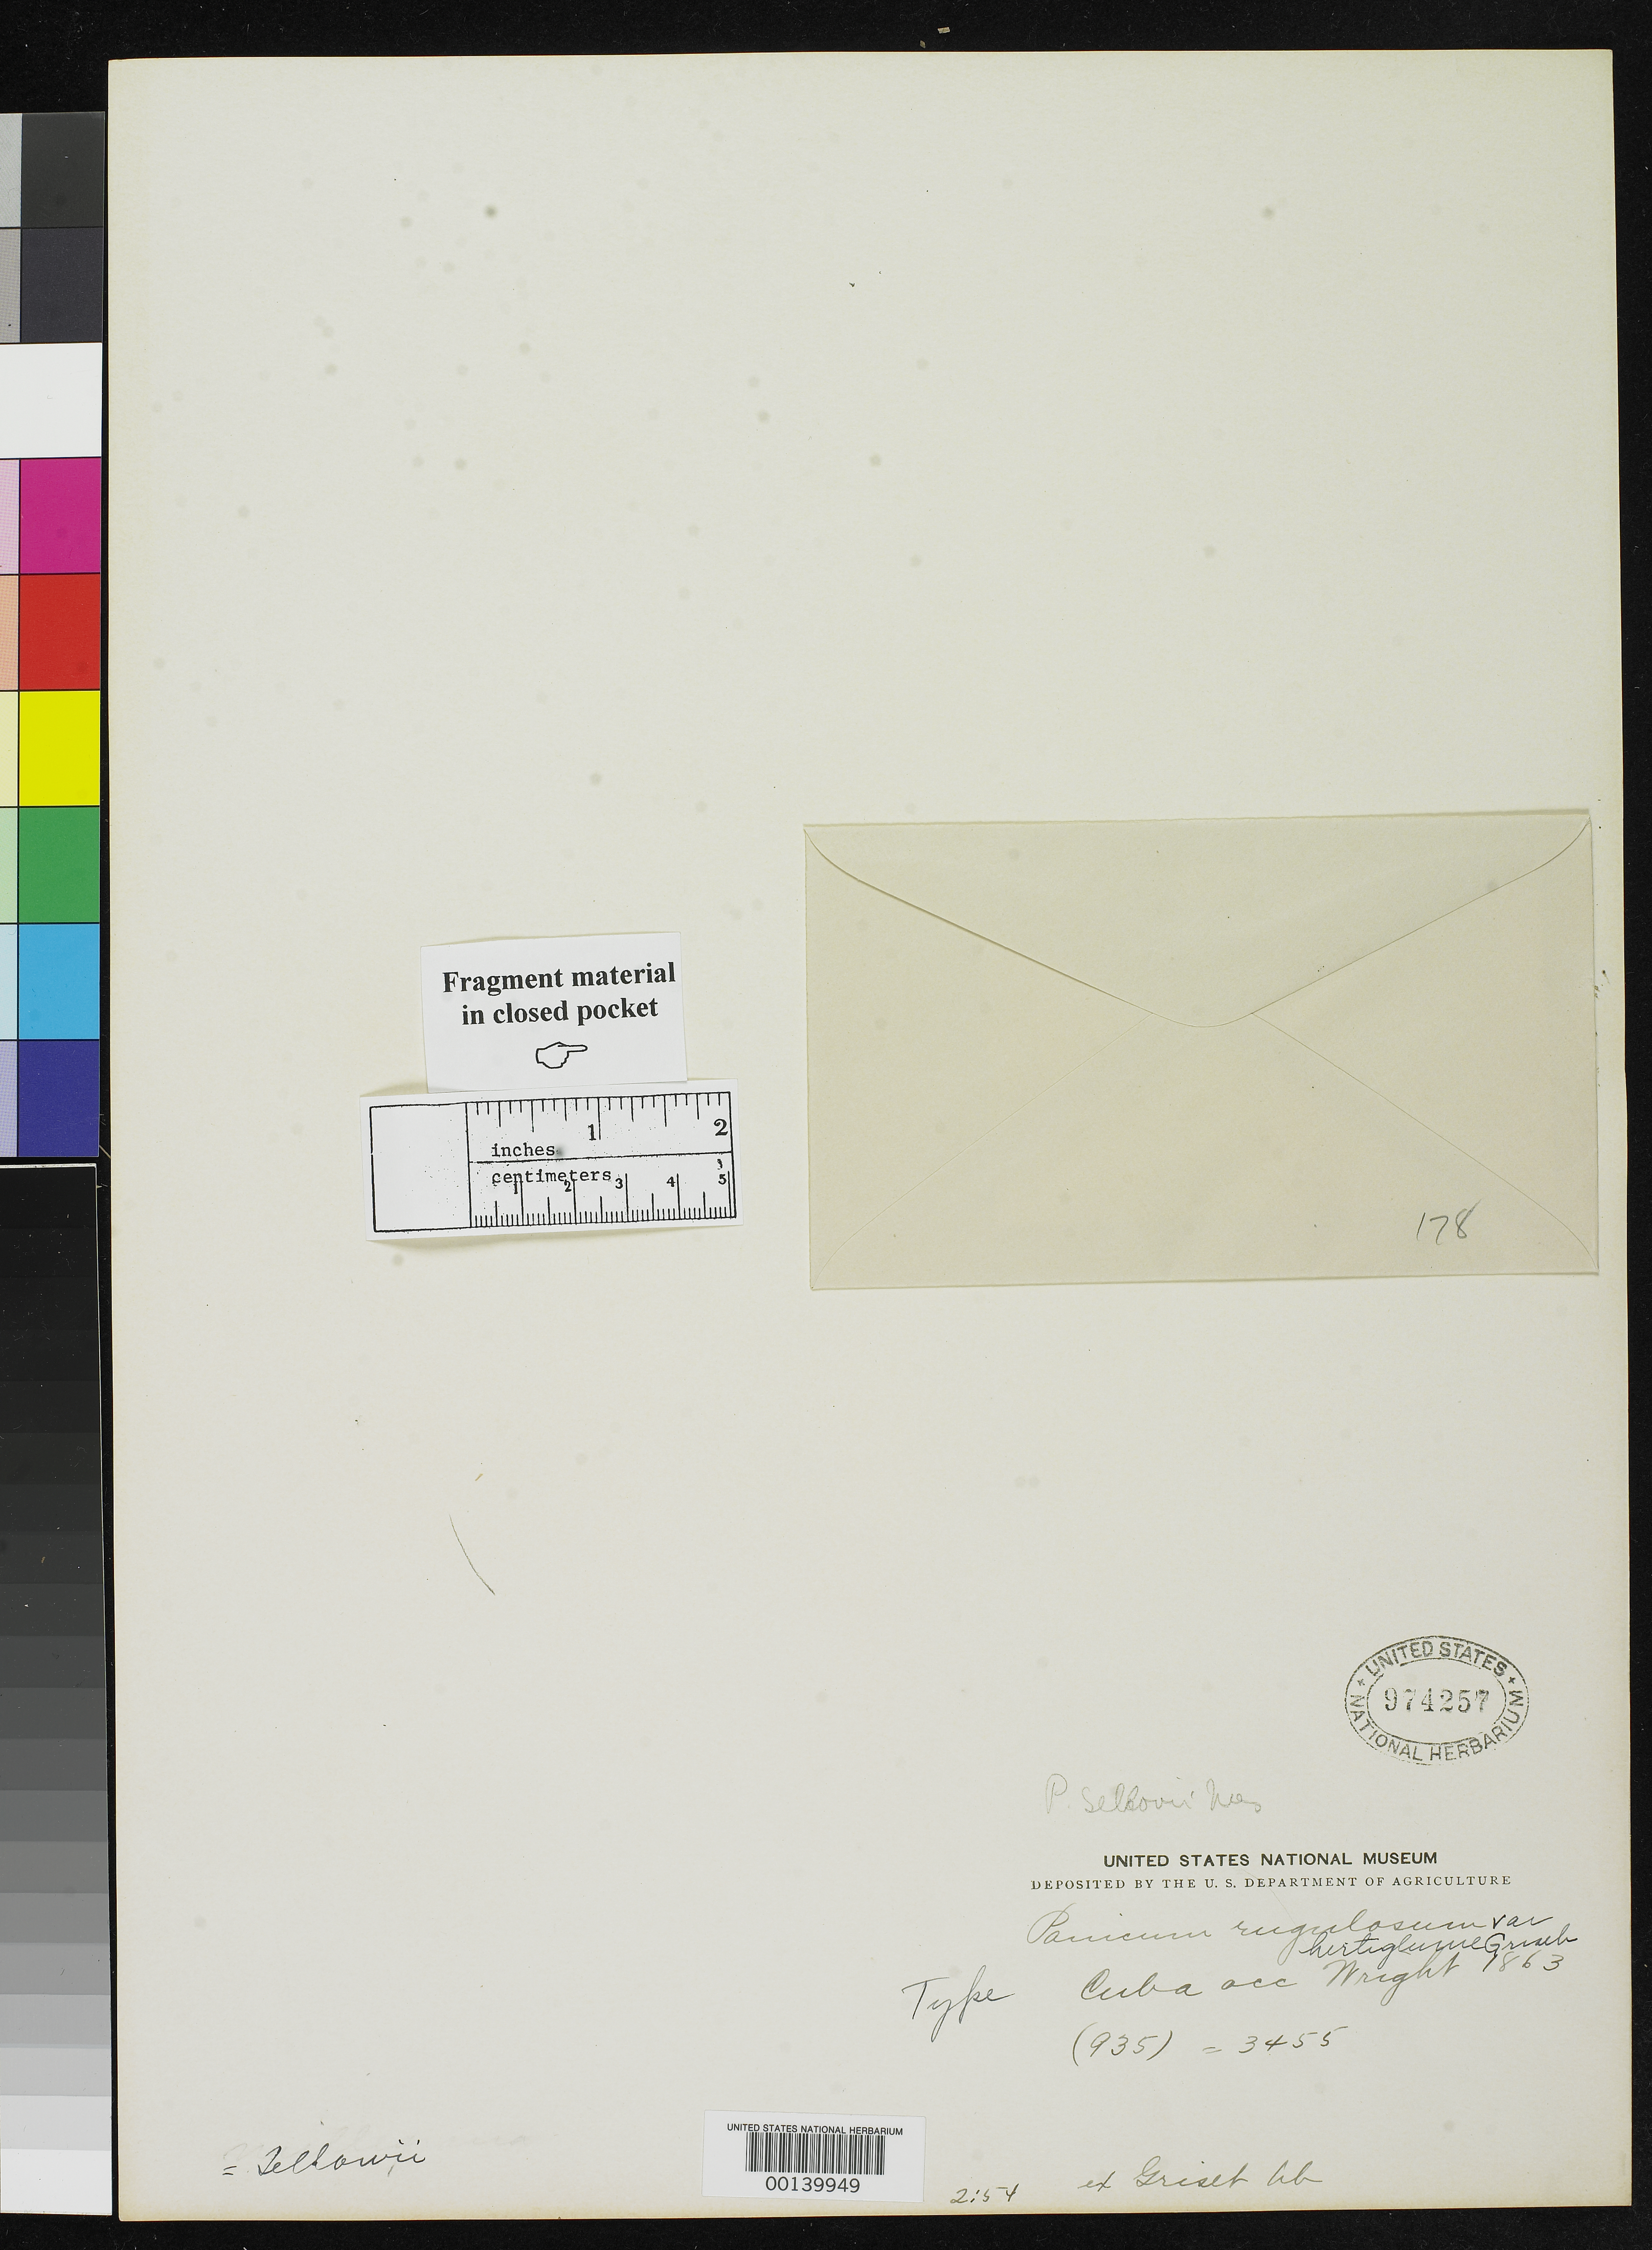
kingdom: Plantae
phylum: Tracheophyta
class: Liliopsida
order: Poales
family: Poaceae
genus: Panicum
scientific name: Panicum rugulosum var. hirtiglume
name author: Griseb.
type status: Type Fragment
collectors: C. Wright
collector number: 3455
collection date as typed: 1863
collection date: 1863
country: Cuba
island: Greater Antilles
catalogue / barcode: US 974257